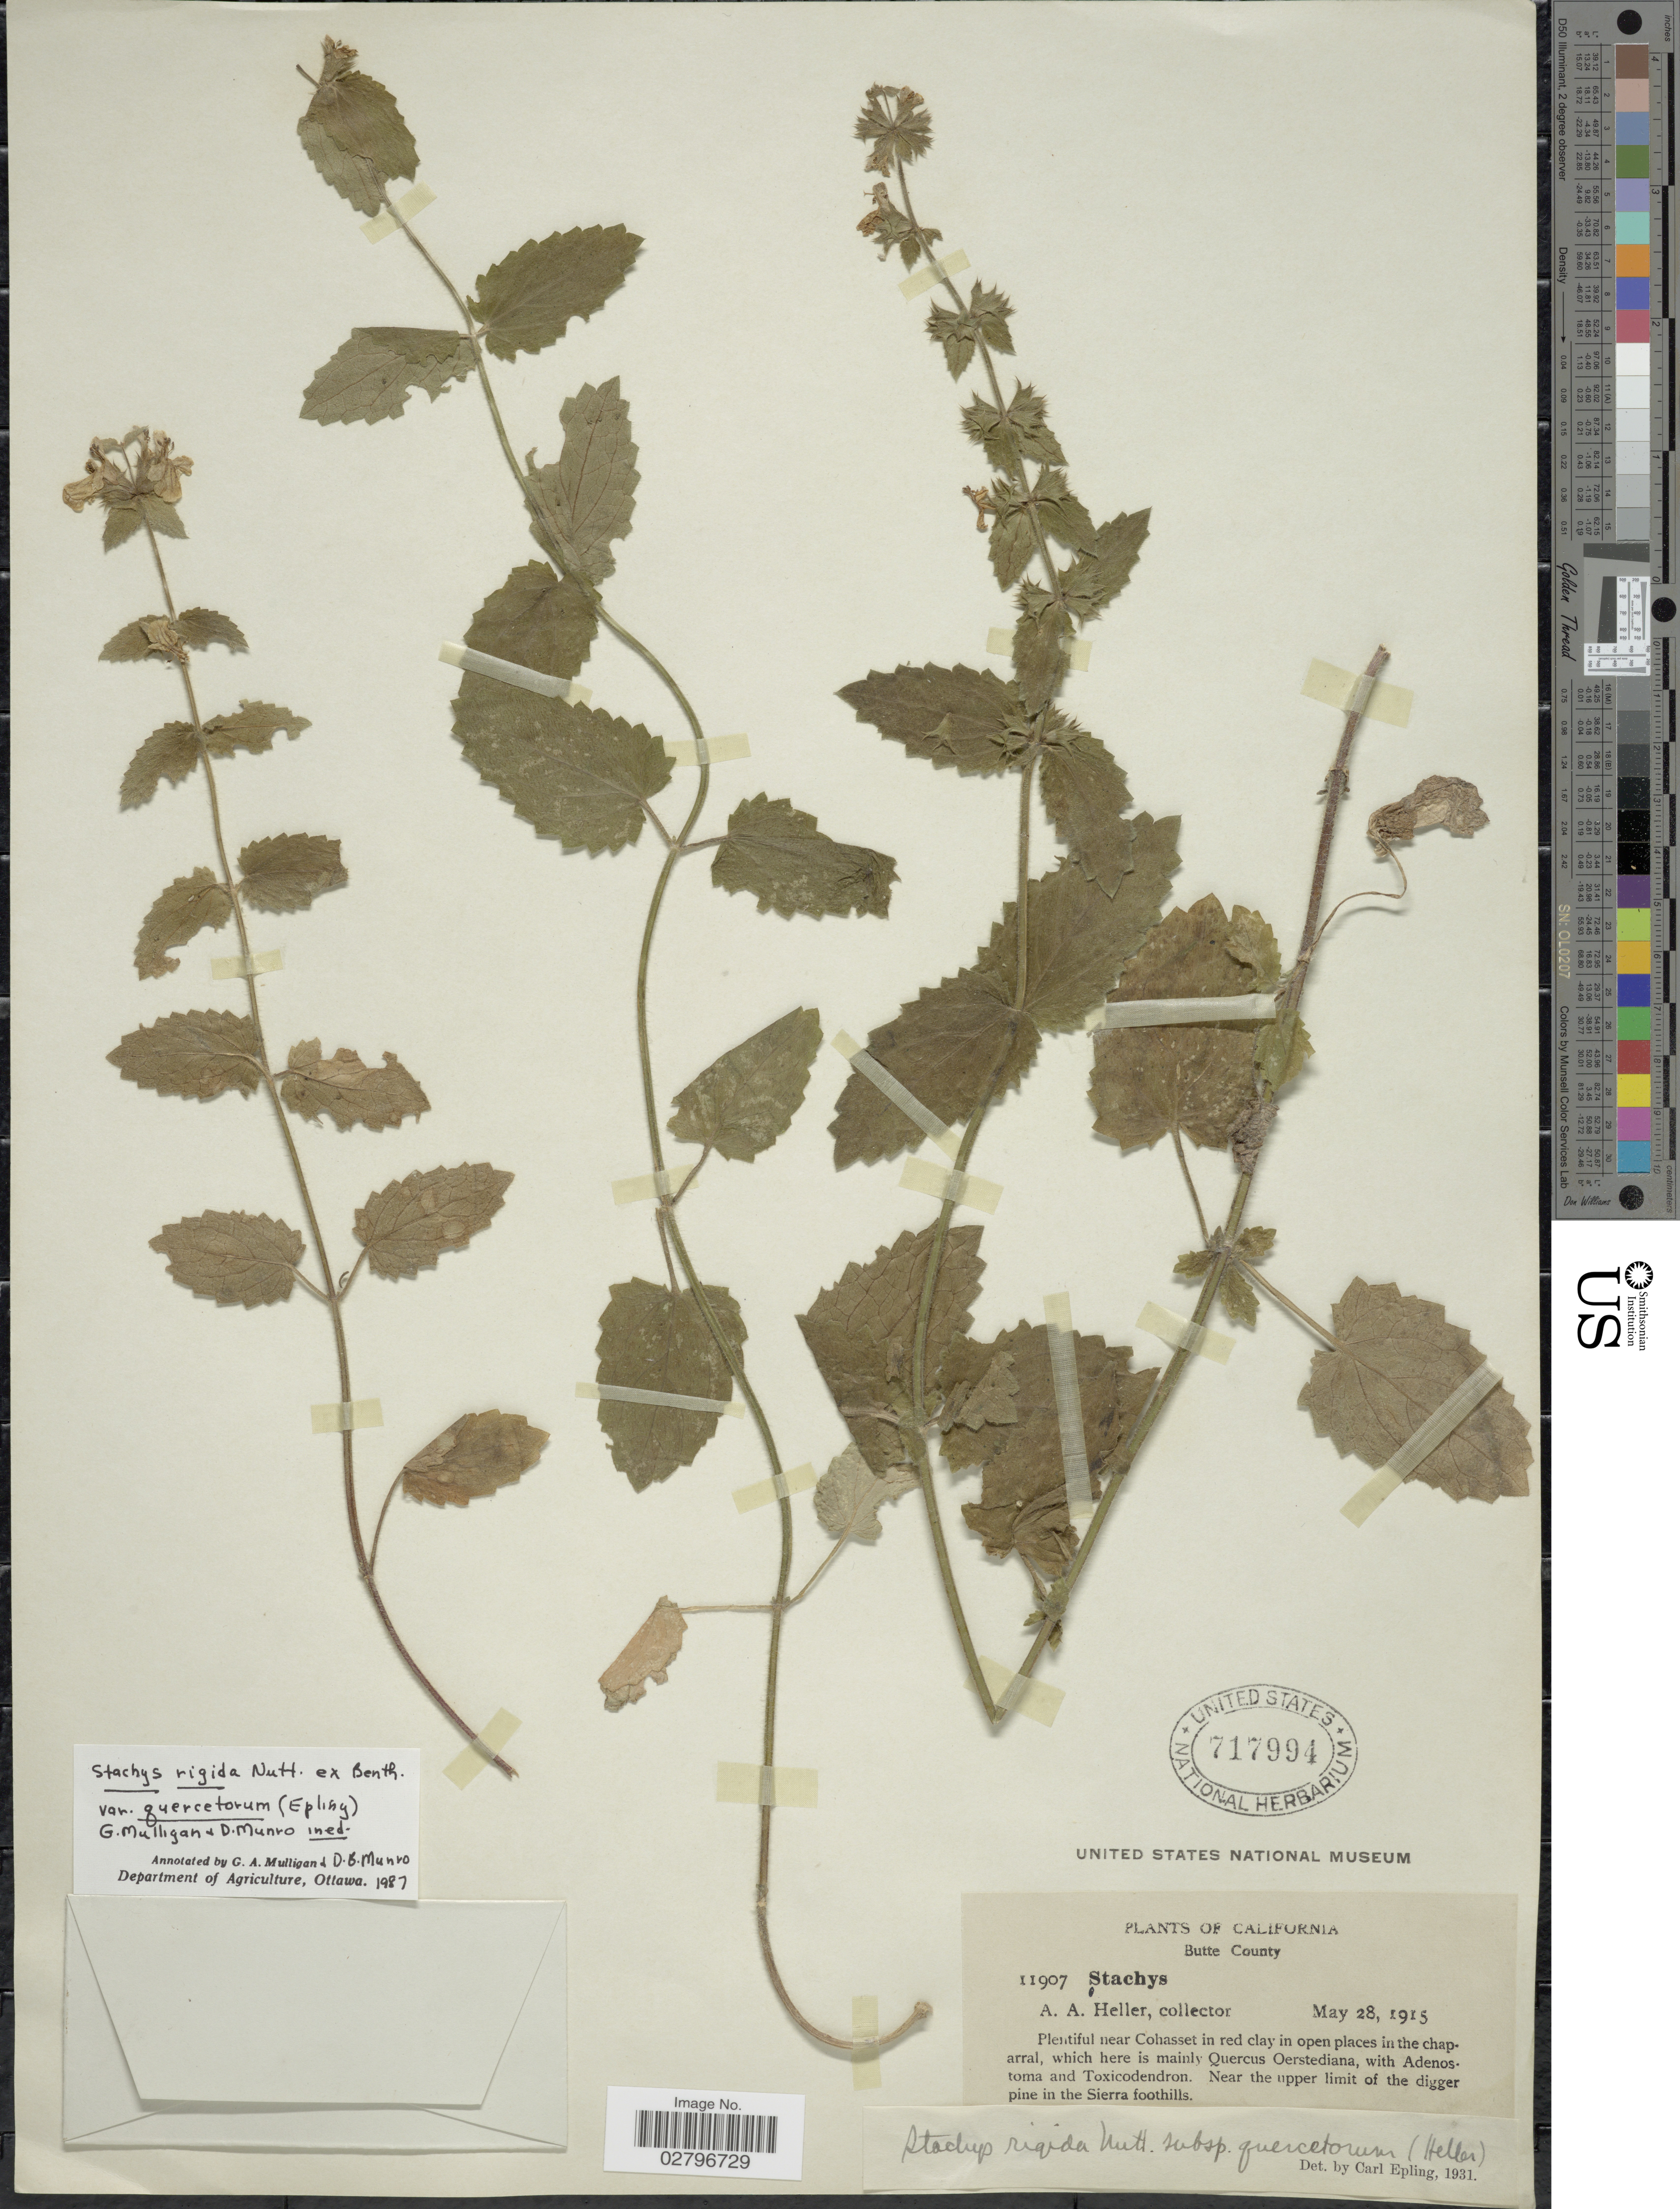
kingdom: Plantae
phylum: Tracheophyta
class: Magnoliopsida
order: Lamiales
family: Lamiaceae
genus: Stachys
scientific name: Stachys rigida subsp. quercetorum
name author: (A. Heller) Epling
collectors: A. A. Heller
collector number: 11907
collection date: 1915-05-28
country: United States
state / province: California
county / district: Butte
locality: Butte County, near Cohasset. Near the upper limit of the digger pine in the Sierra foothills.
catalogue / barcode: US 717994